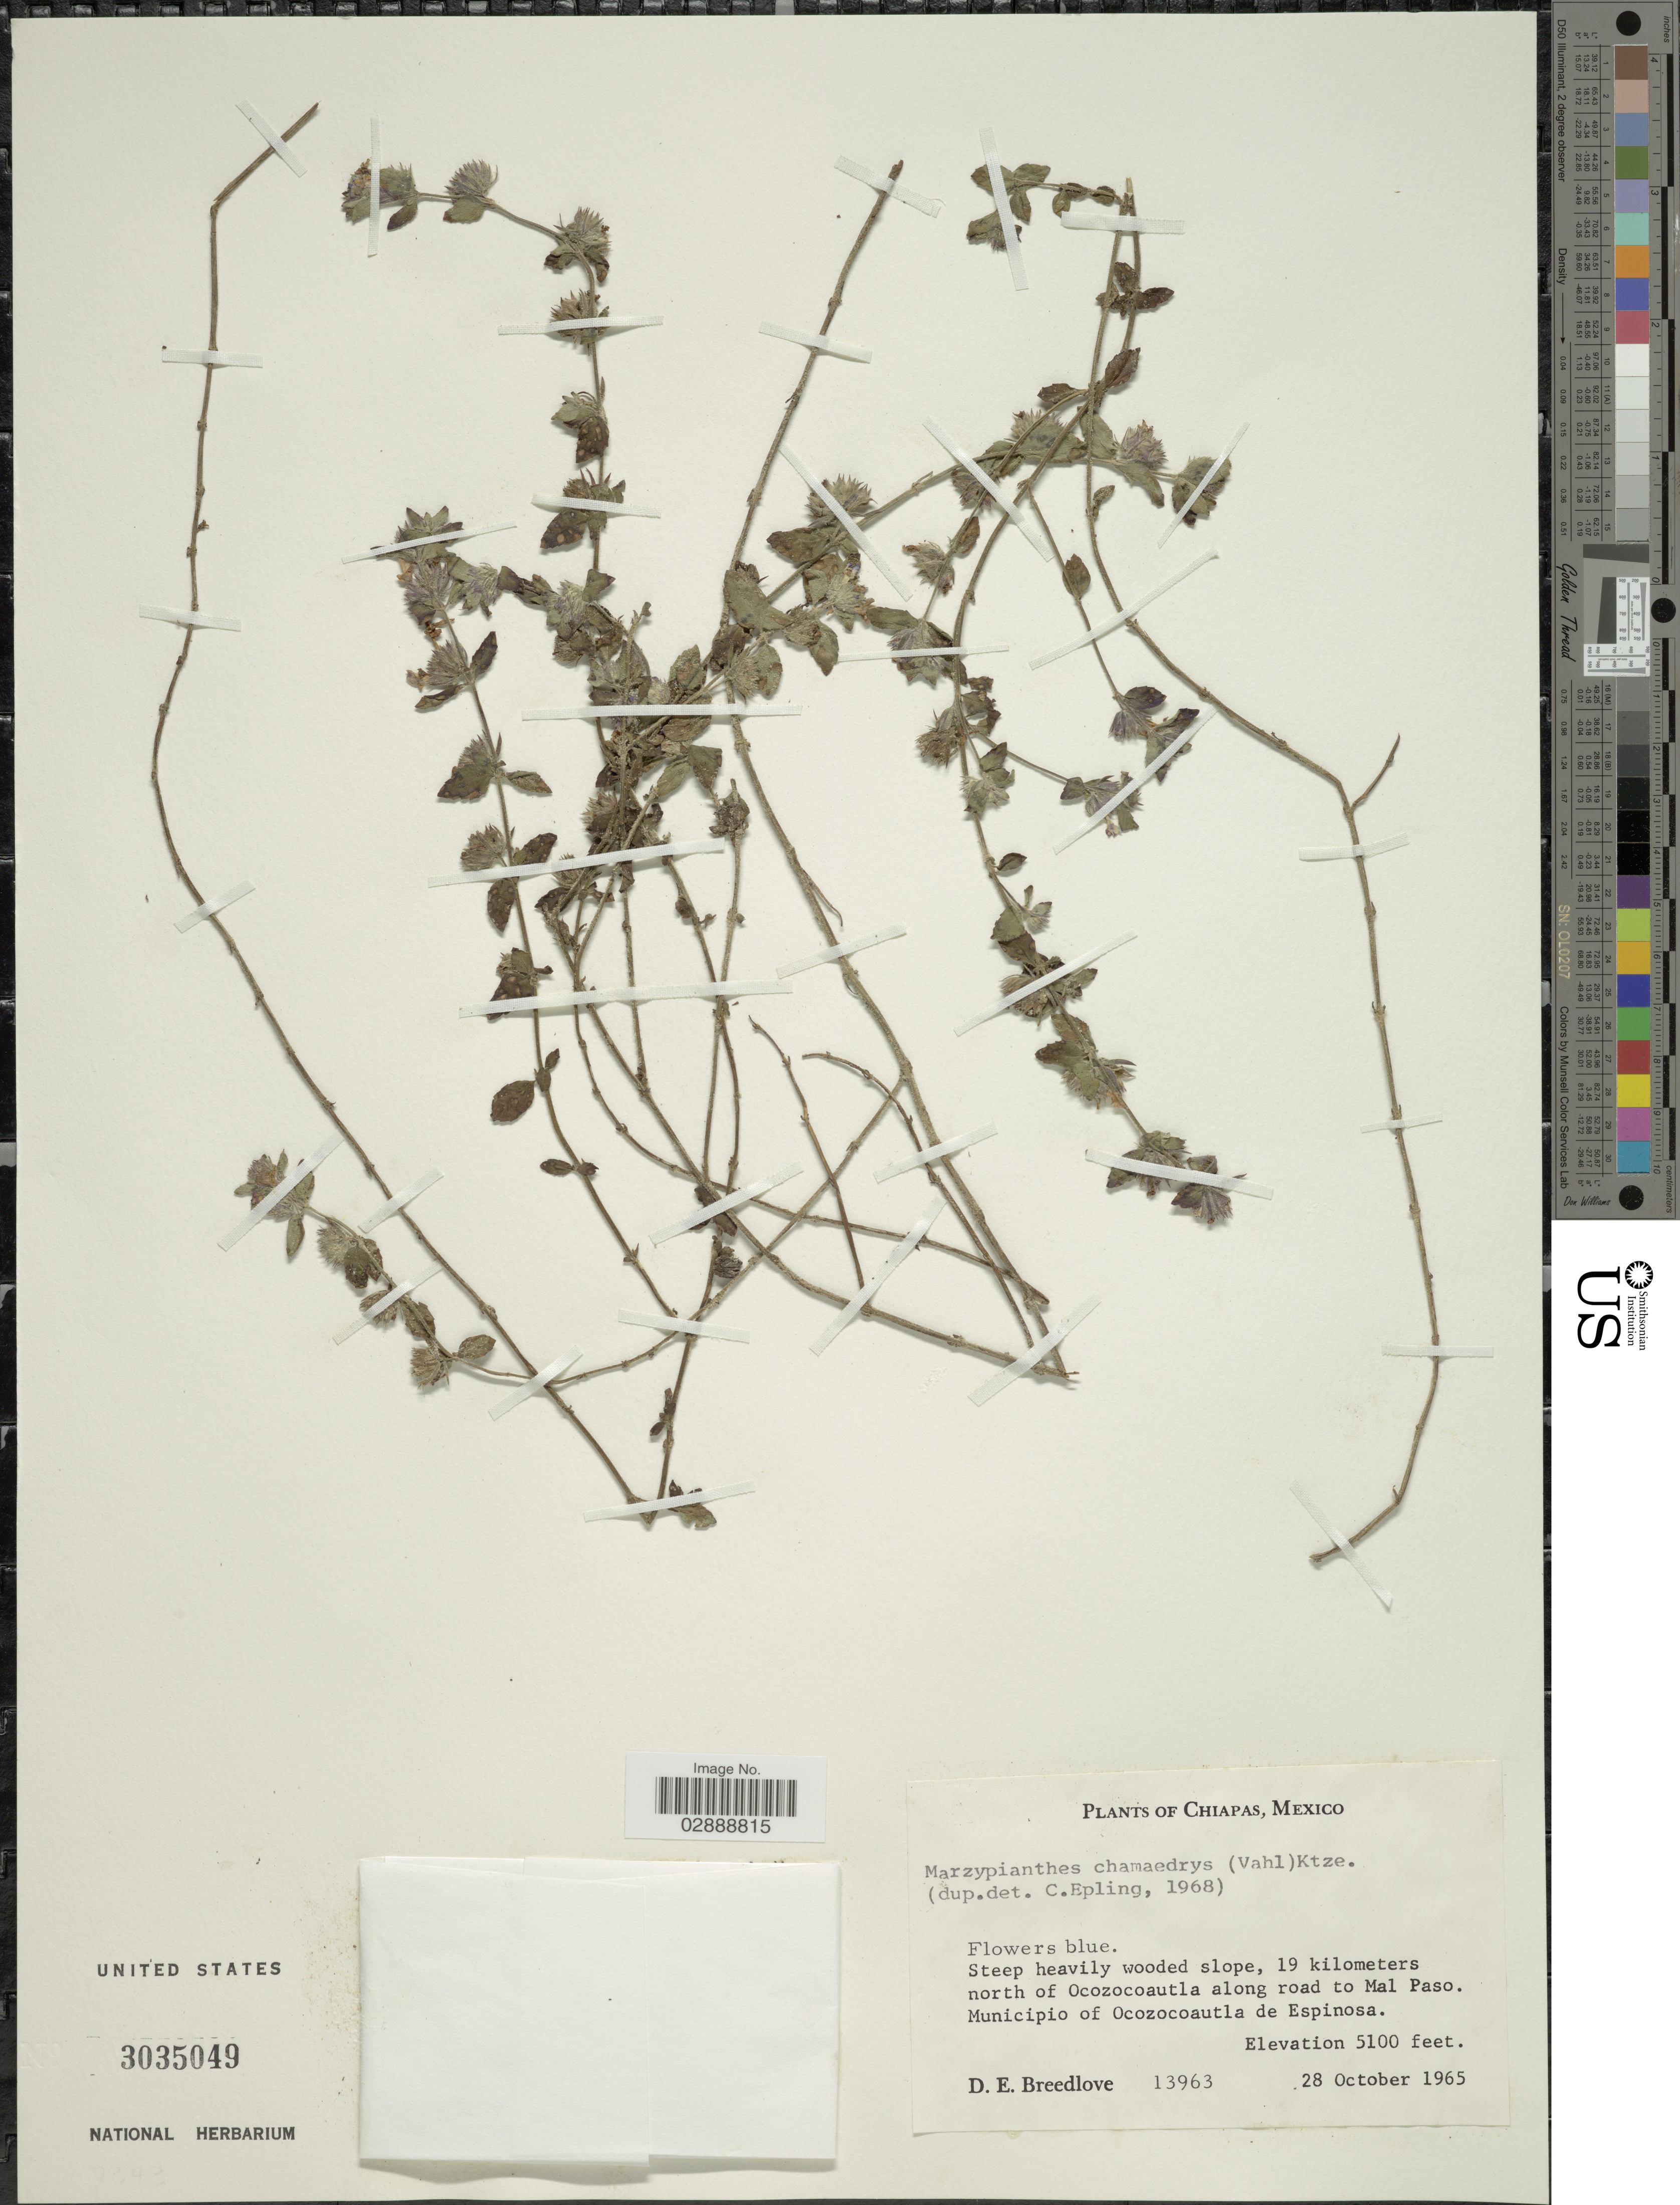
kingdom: Plantae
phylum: Tracheophyta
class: Magnoliopsida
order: Lamiales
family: Lamiaceae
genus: Marsypianthes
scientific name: Marsypianthes chamaedrys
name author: (Vahl) Kuntze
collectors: D. E. Breedlove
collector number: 13963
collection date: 1965-10-28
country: Mexico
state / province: Chiapas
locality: Steep heavily wooded slope, 19 kilometers north of Ocozocoautla along road to Mal Paso. Municipio of Ocozocoautla de Espinosa.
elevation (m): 1554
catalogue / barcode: US 3035049